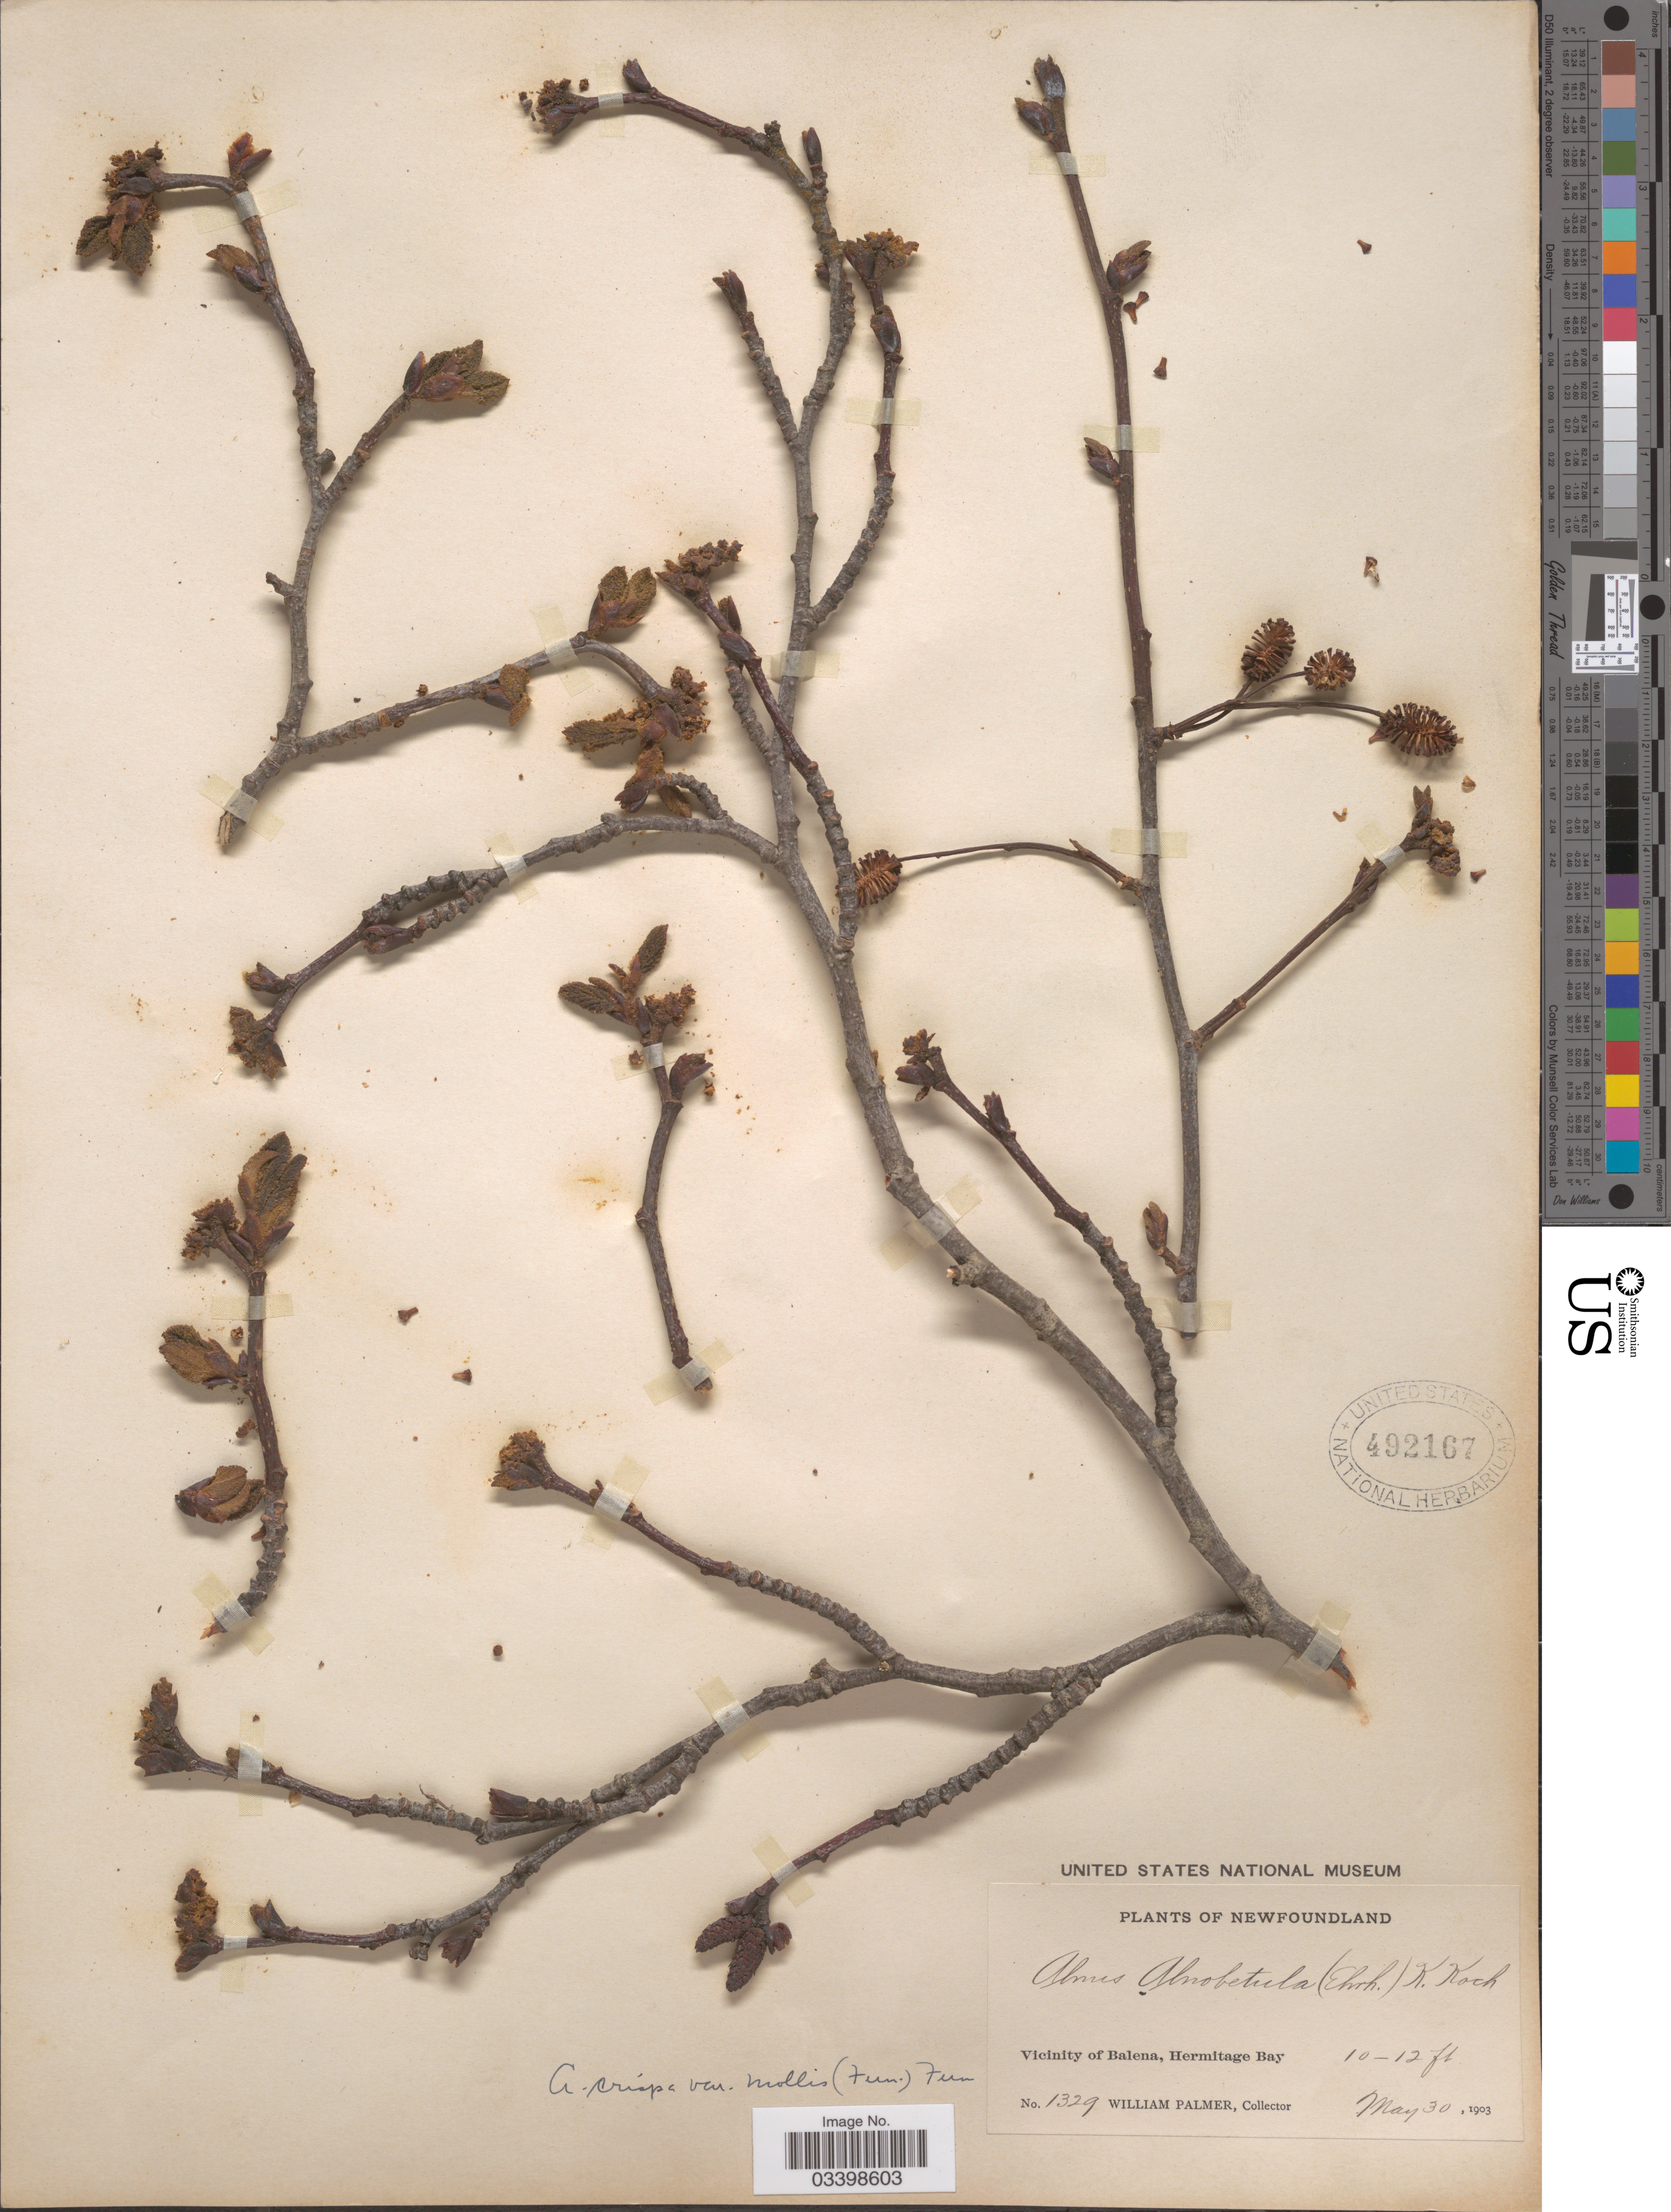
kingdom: Plantae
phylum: Tracheophyta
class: Magnoliopsida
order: Fagales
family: Betulaceae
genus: Alnus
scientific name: Alnus viridis subsp. crispa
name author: (Aiton) Turrill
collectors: W. Palmer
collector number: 1329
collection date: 1903-05-30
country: Canada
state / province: Newfoundland and Labrador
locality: Vicinity of Balena, Hermitage Bay.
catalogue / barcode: US 492167